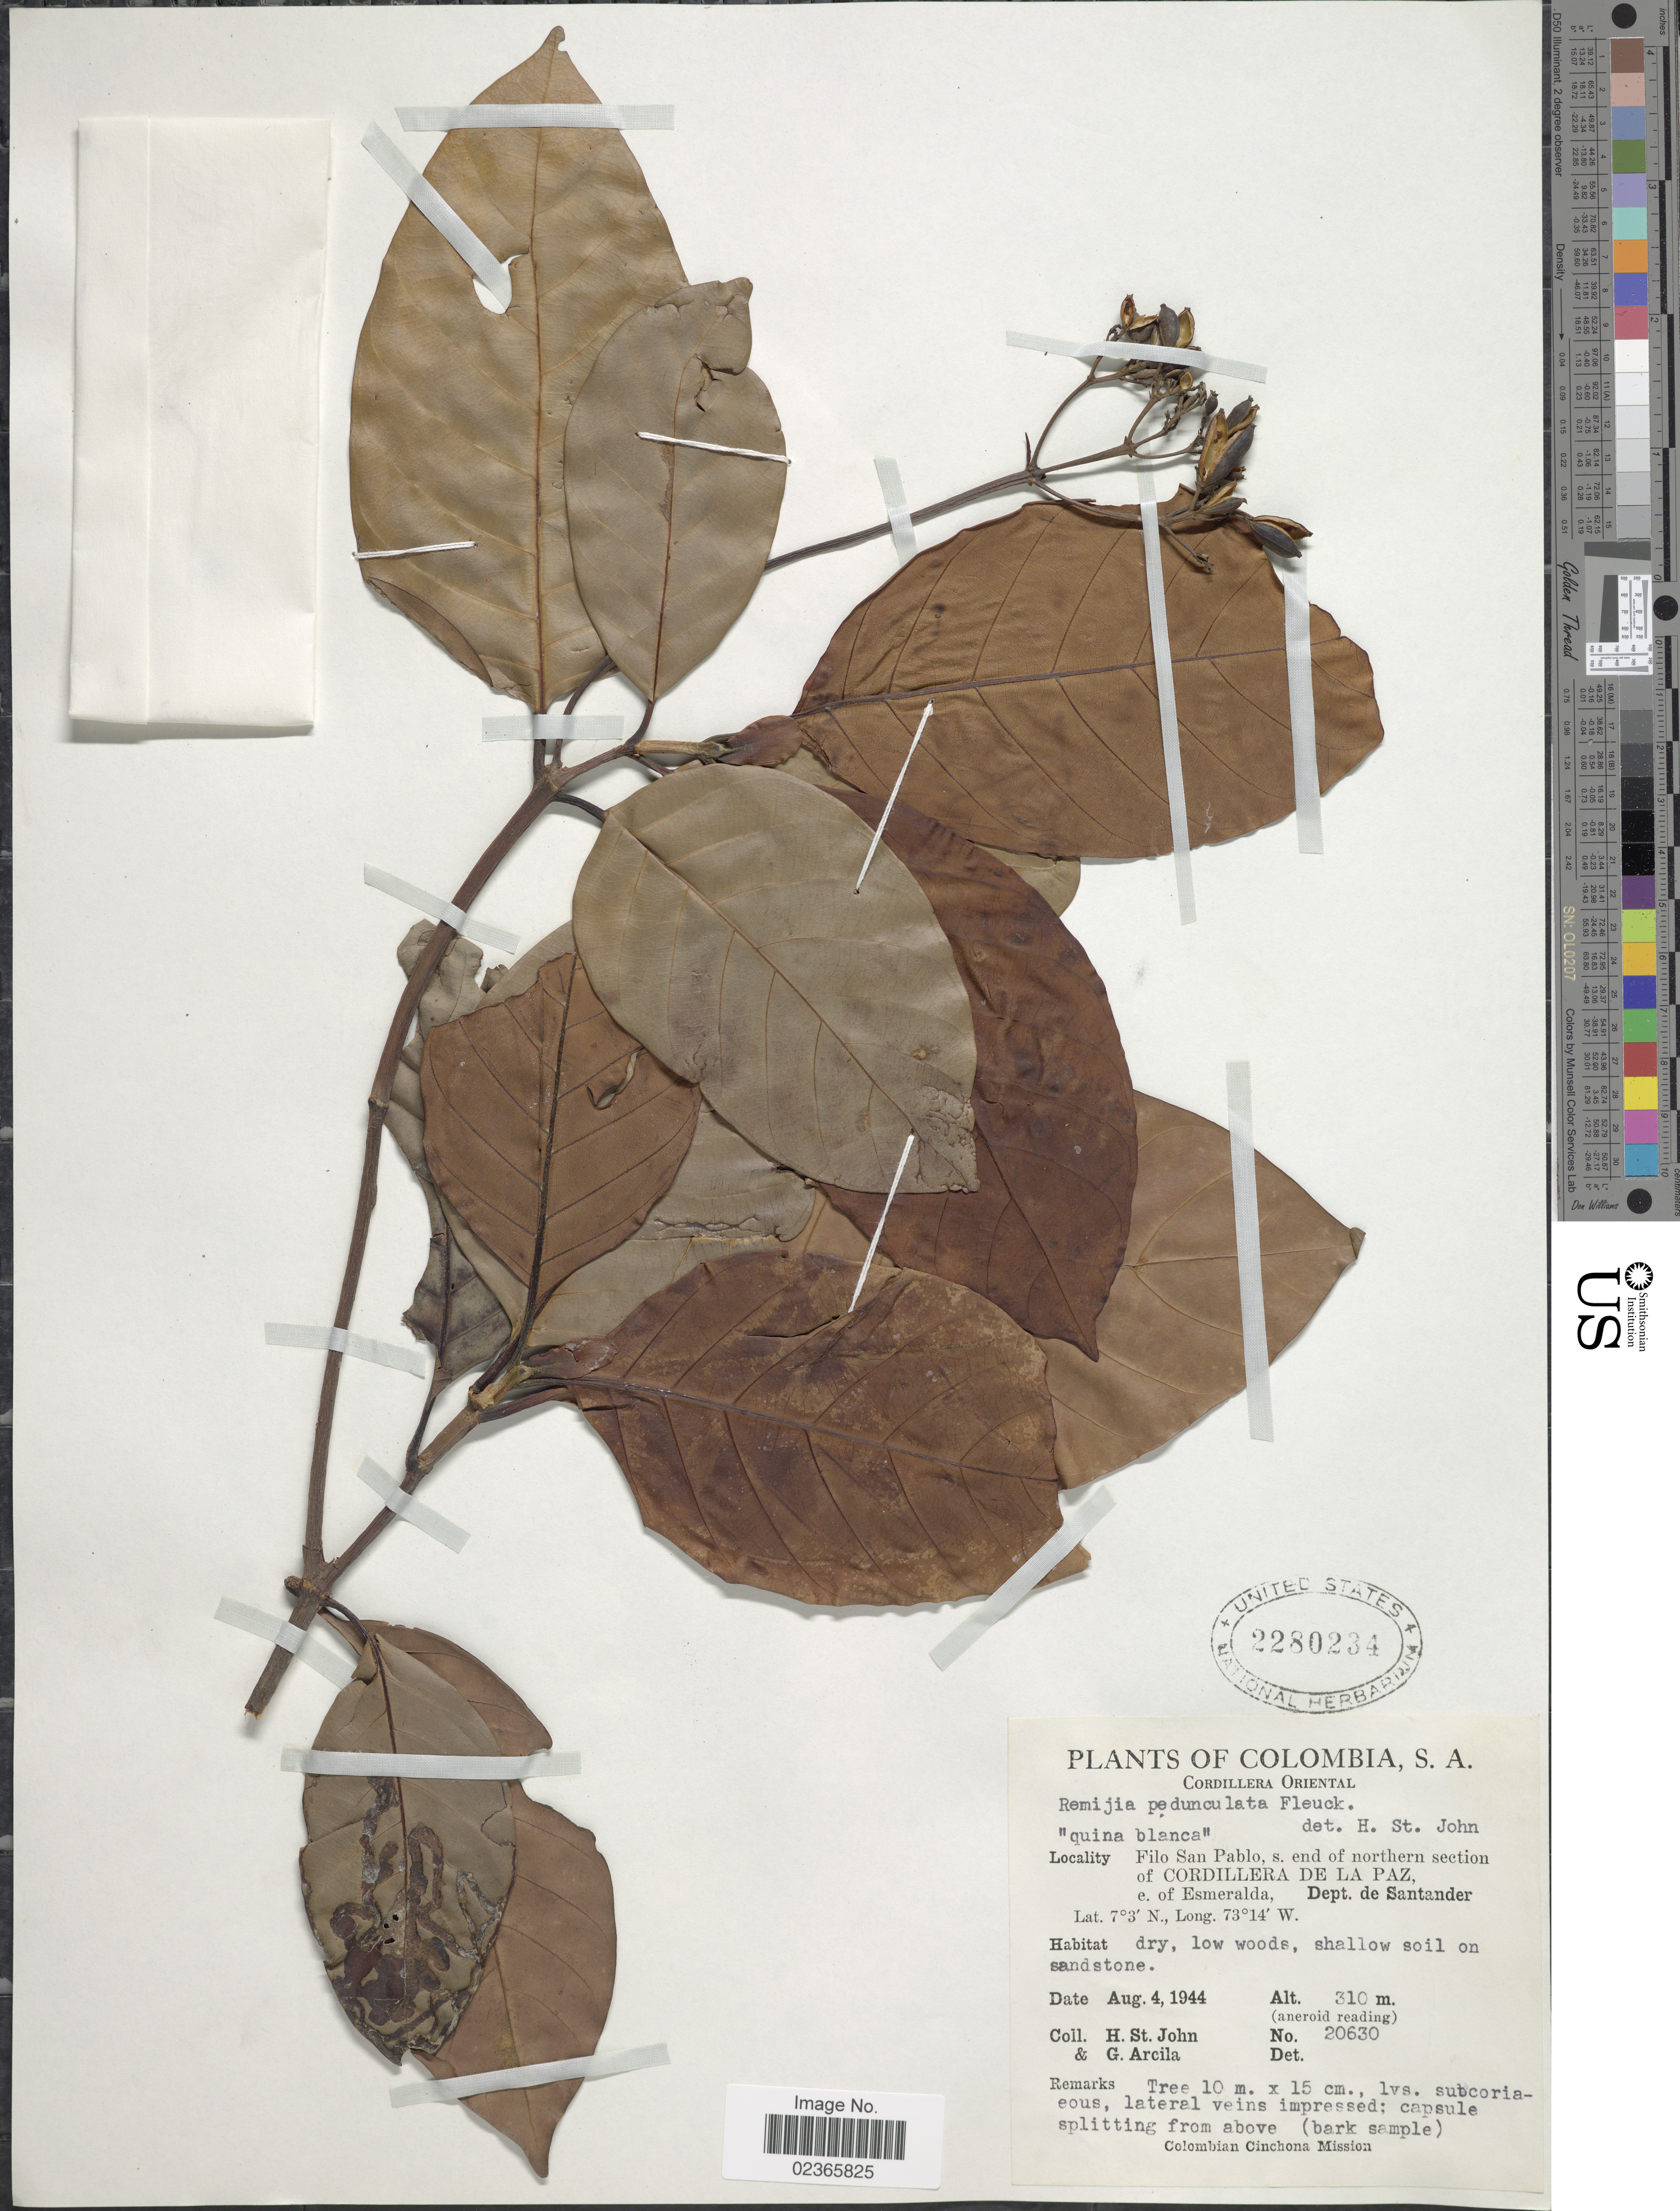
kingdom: Plantae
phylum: Tracheophyta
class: Magnoliopsida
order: Gentianales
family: Rubiaceae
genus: Remijia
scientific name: Remijia pedunculata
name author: (H. Karst.) Fluck.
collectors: H. St. John & G. Arcila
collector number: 20630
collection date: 1944-08-04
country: Colombia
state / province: Santander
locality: Cordillera Oriental, Filo San Pablo, s. end of northern section of Cordillera de La Paz, e. of Esmeralda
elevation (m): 310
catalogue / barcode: US 2280234